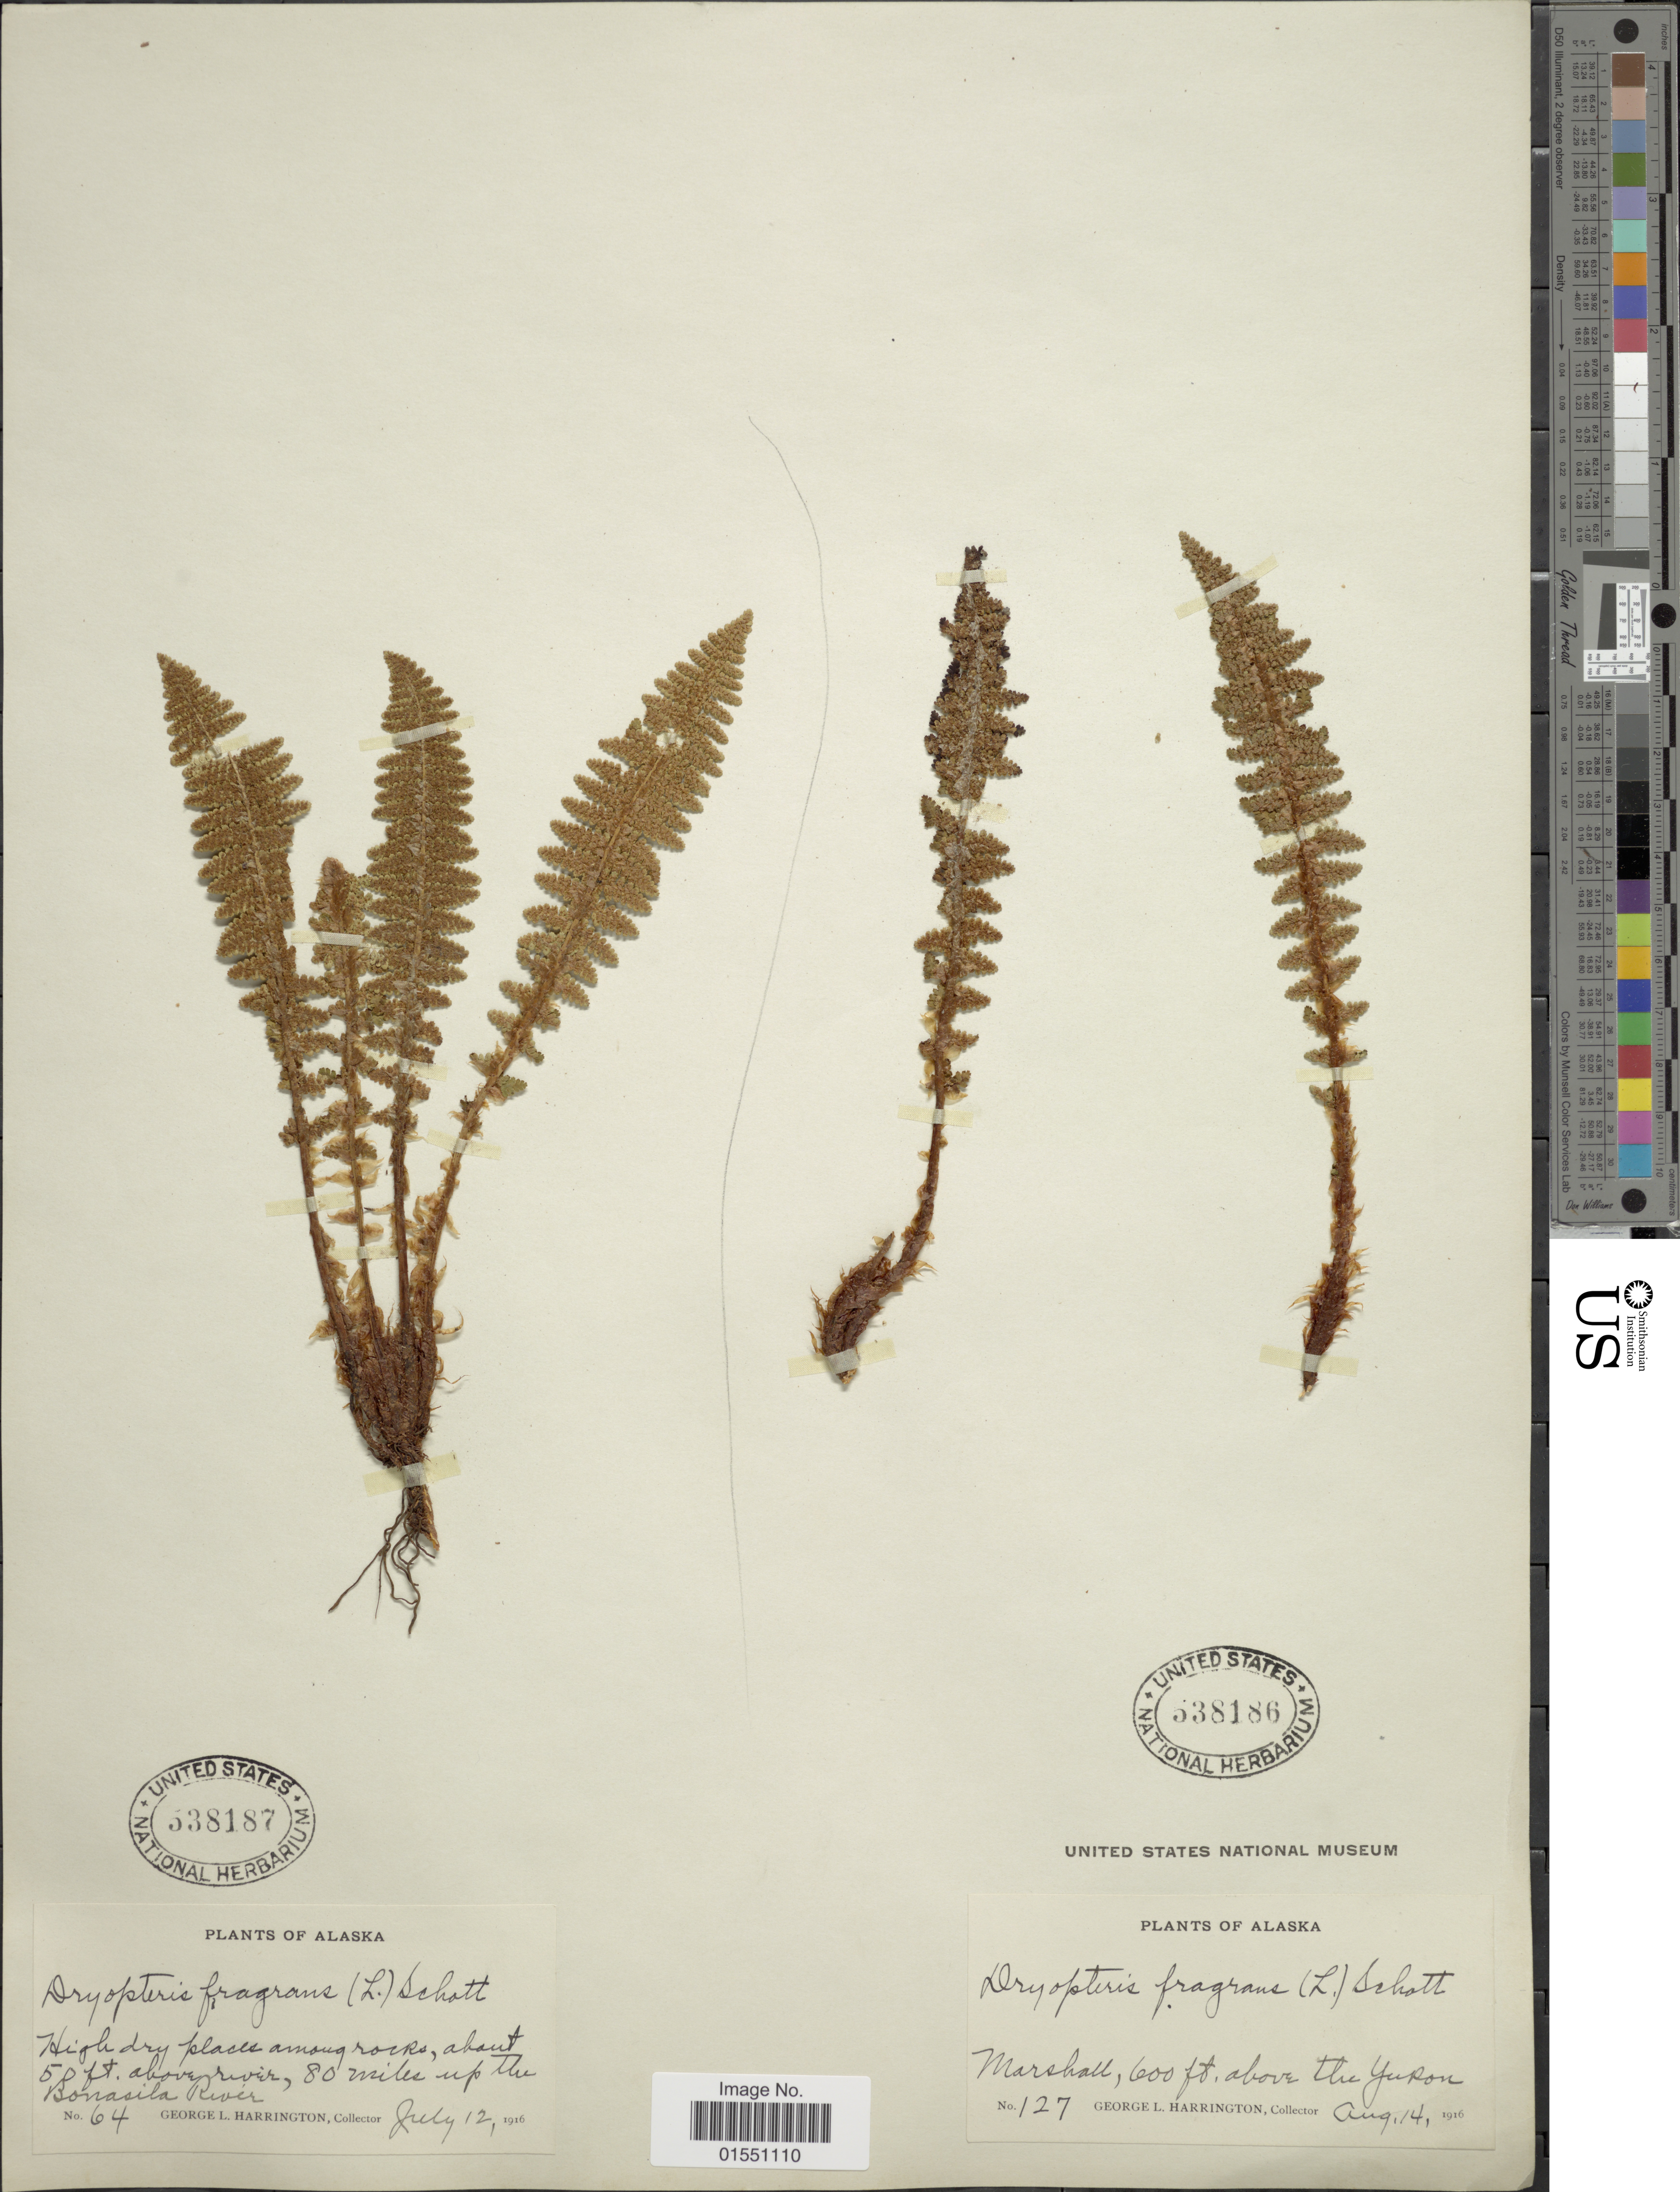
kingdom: Plantae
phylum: Tracheophyta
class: Polypodiopsida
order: Polypodiales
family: Dryopteridaceae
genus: Dryopteris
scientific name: Dryopteris fragrans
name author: (L.) Schott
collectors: G. Harrington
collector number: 64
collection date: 1916-07-12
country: United States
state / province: Alaska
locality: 80 miles up the Bonasila River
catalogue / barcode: US 538187-2